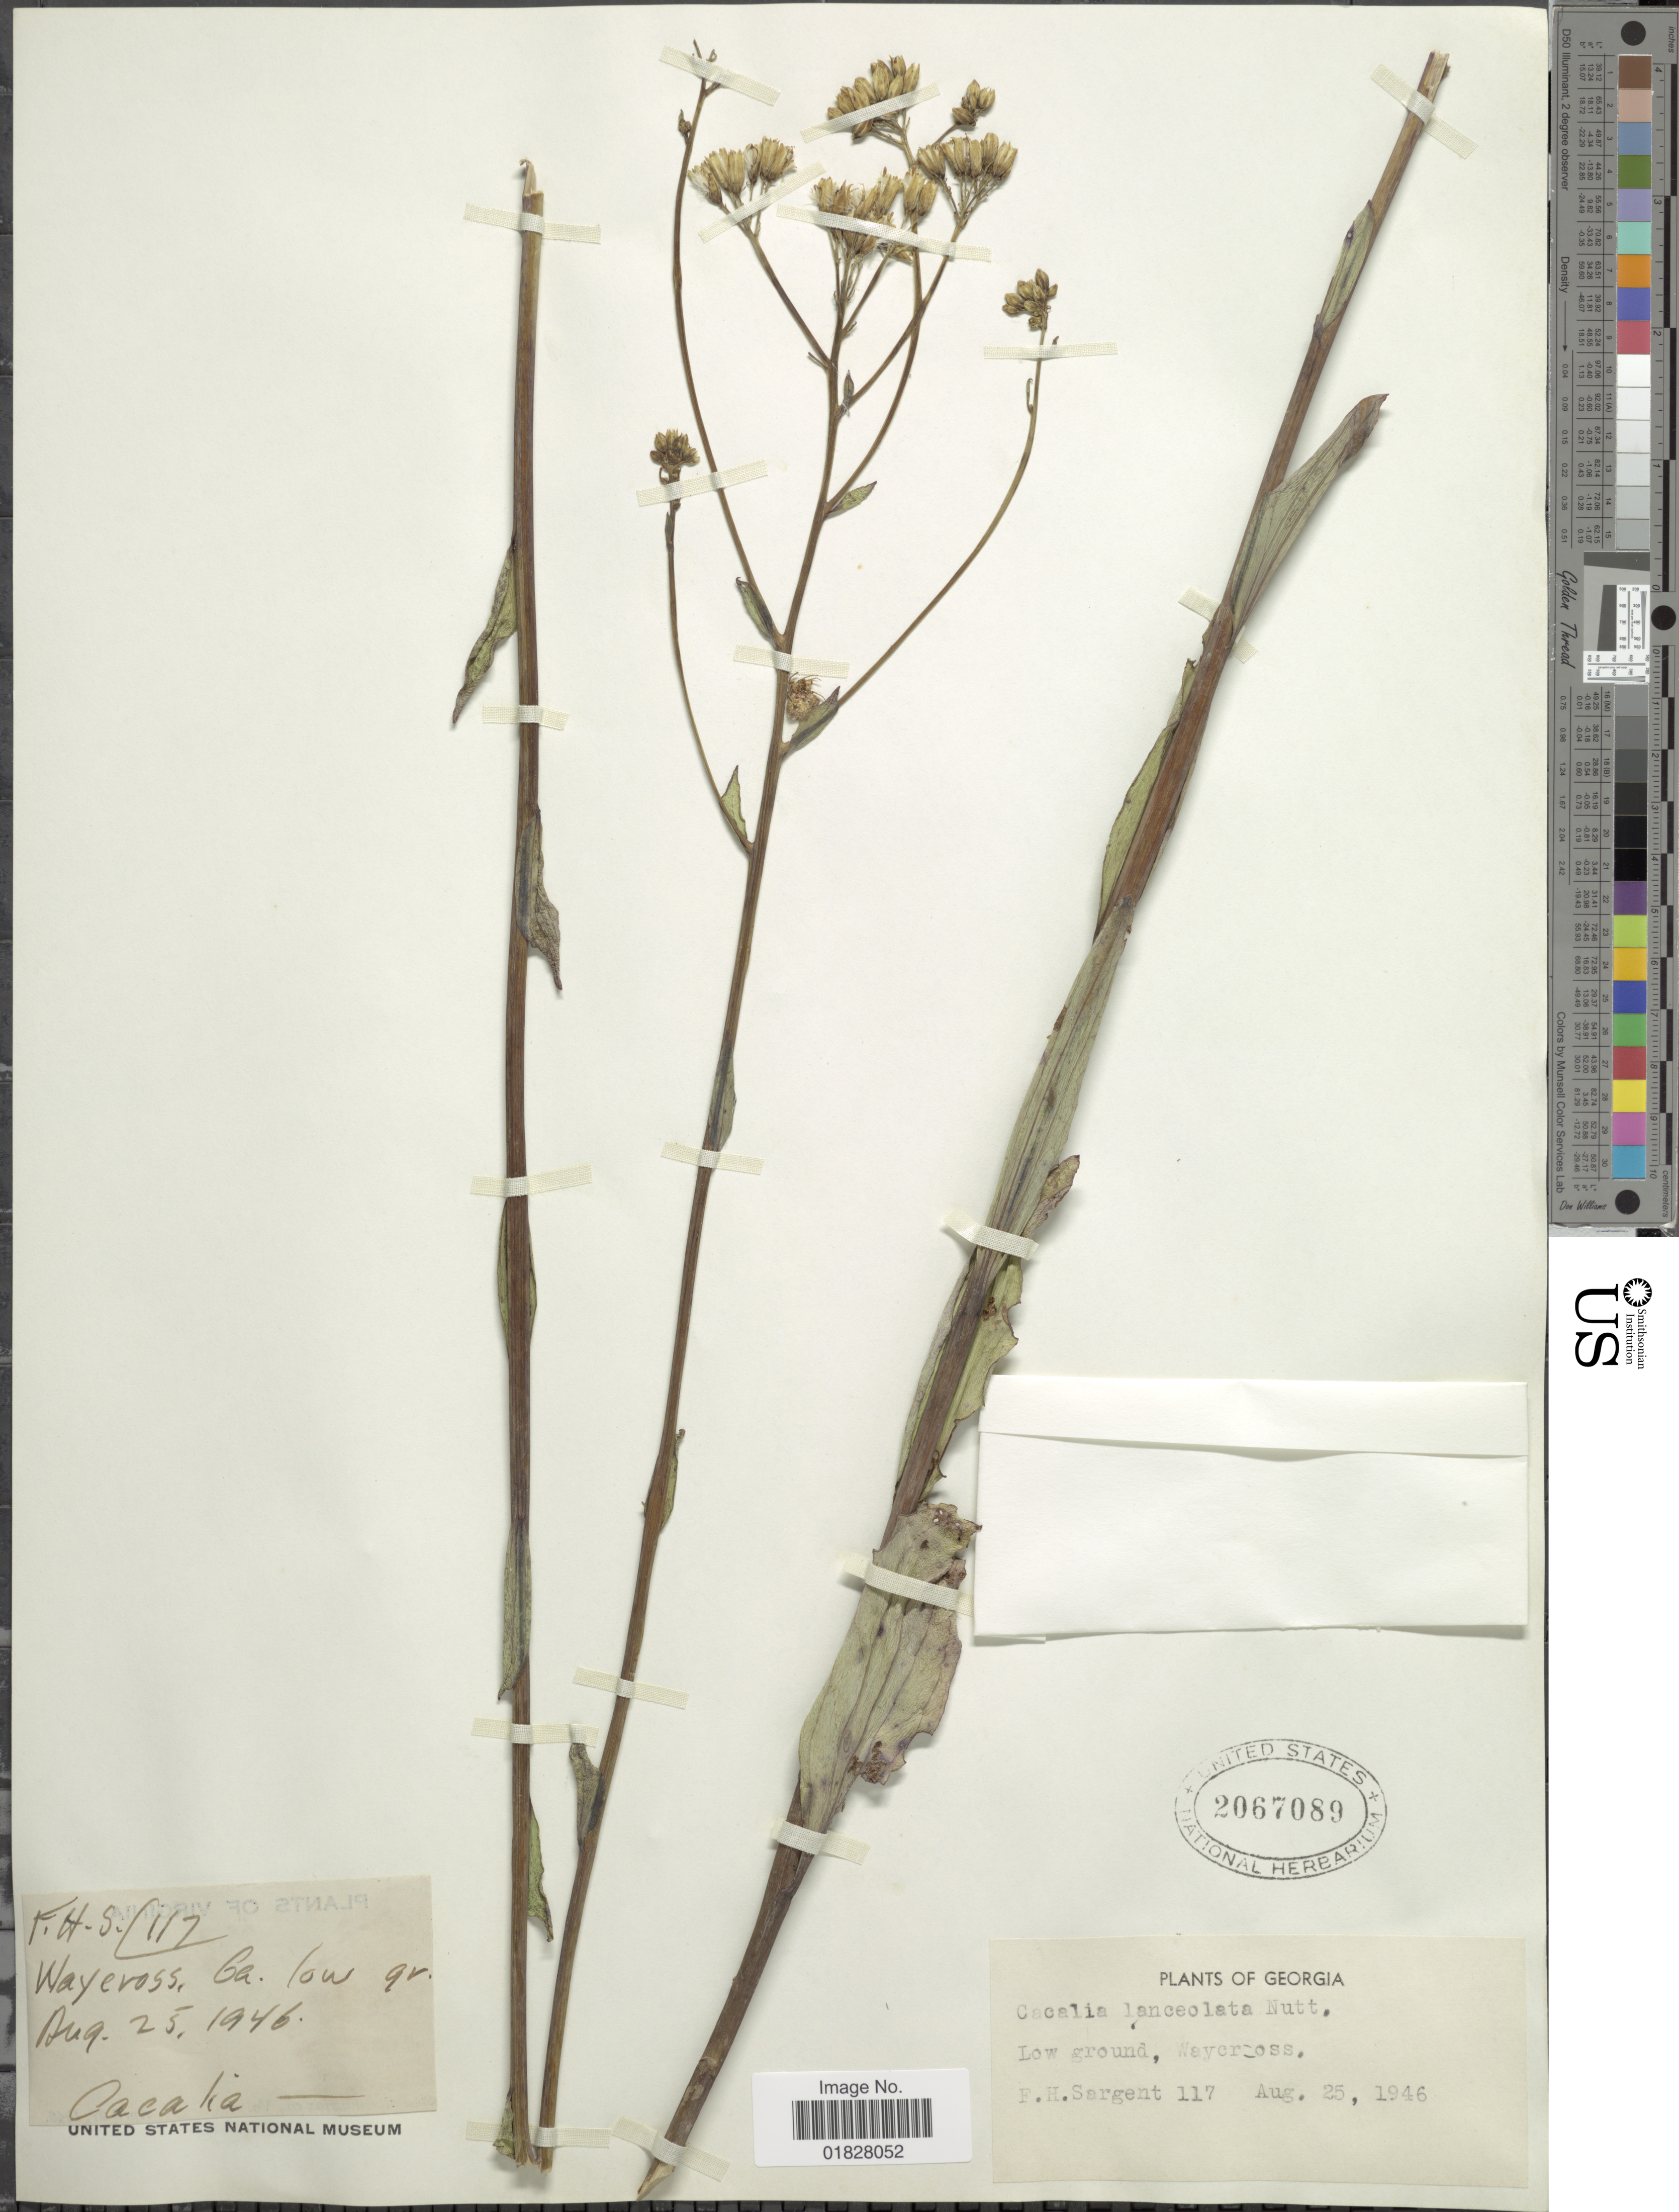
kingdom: Plantae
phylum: Tracheophyta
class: Magnoliopsida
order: Asterales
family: Asteraceae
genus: Arnoglossum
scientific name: Arnoglossum ovatum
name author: (Walter) H. Rob.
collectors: F. H. Sargent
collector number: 117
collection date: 1946-08-25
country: United States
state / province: Georgia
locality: Low ground, Wayeross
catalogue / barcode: US 2067089